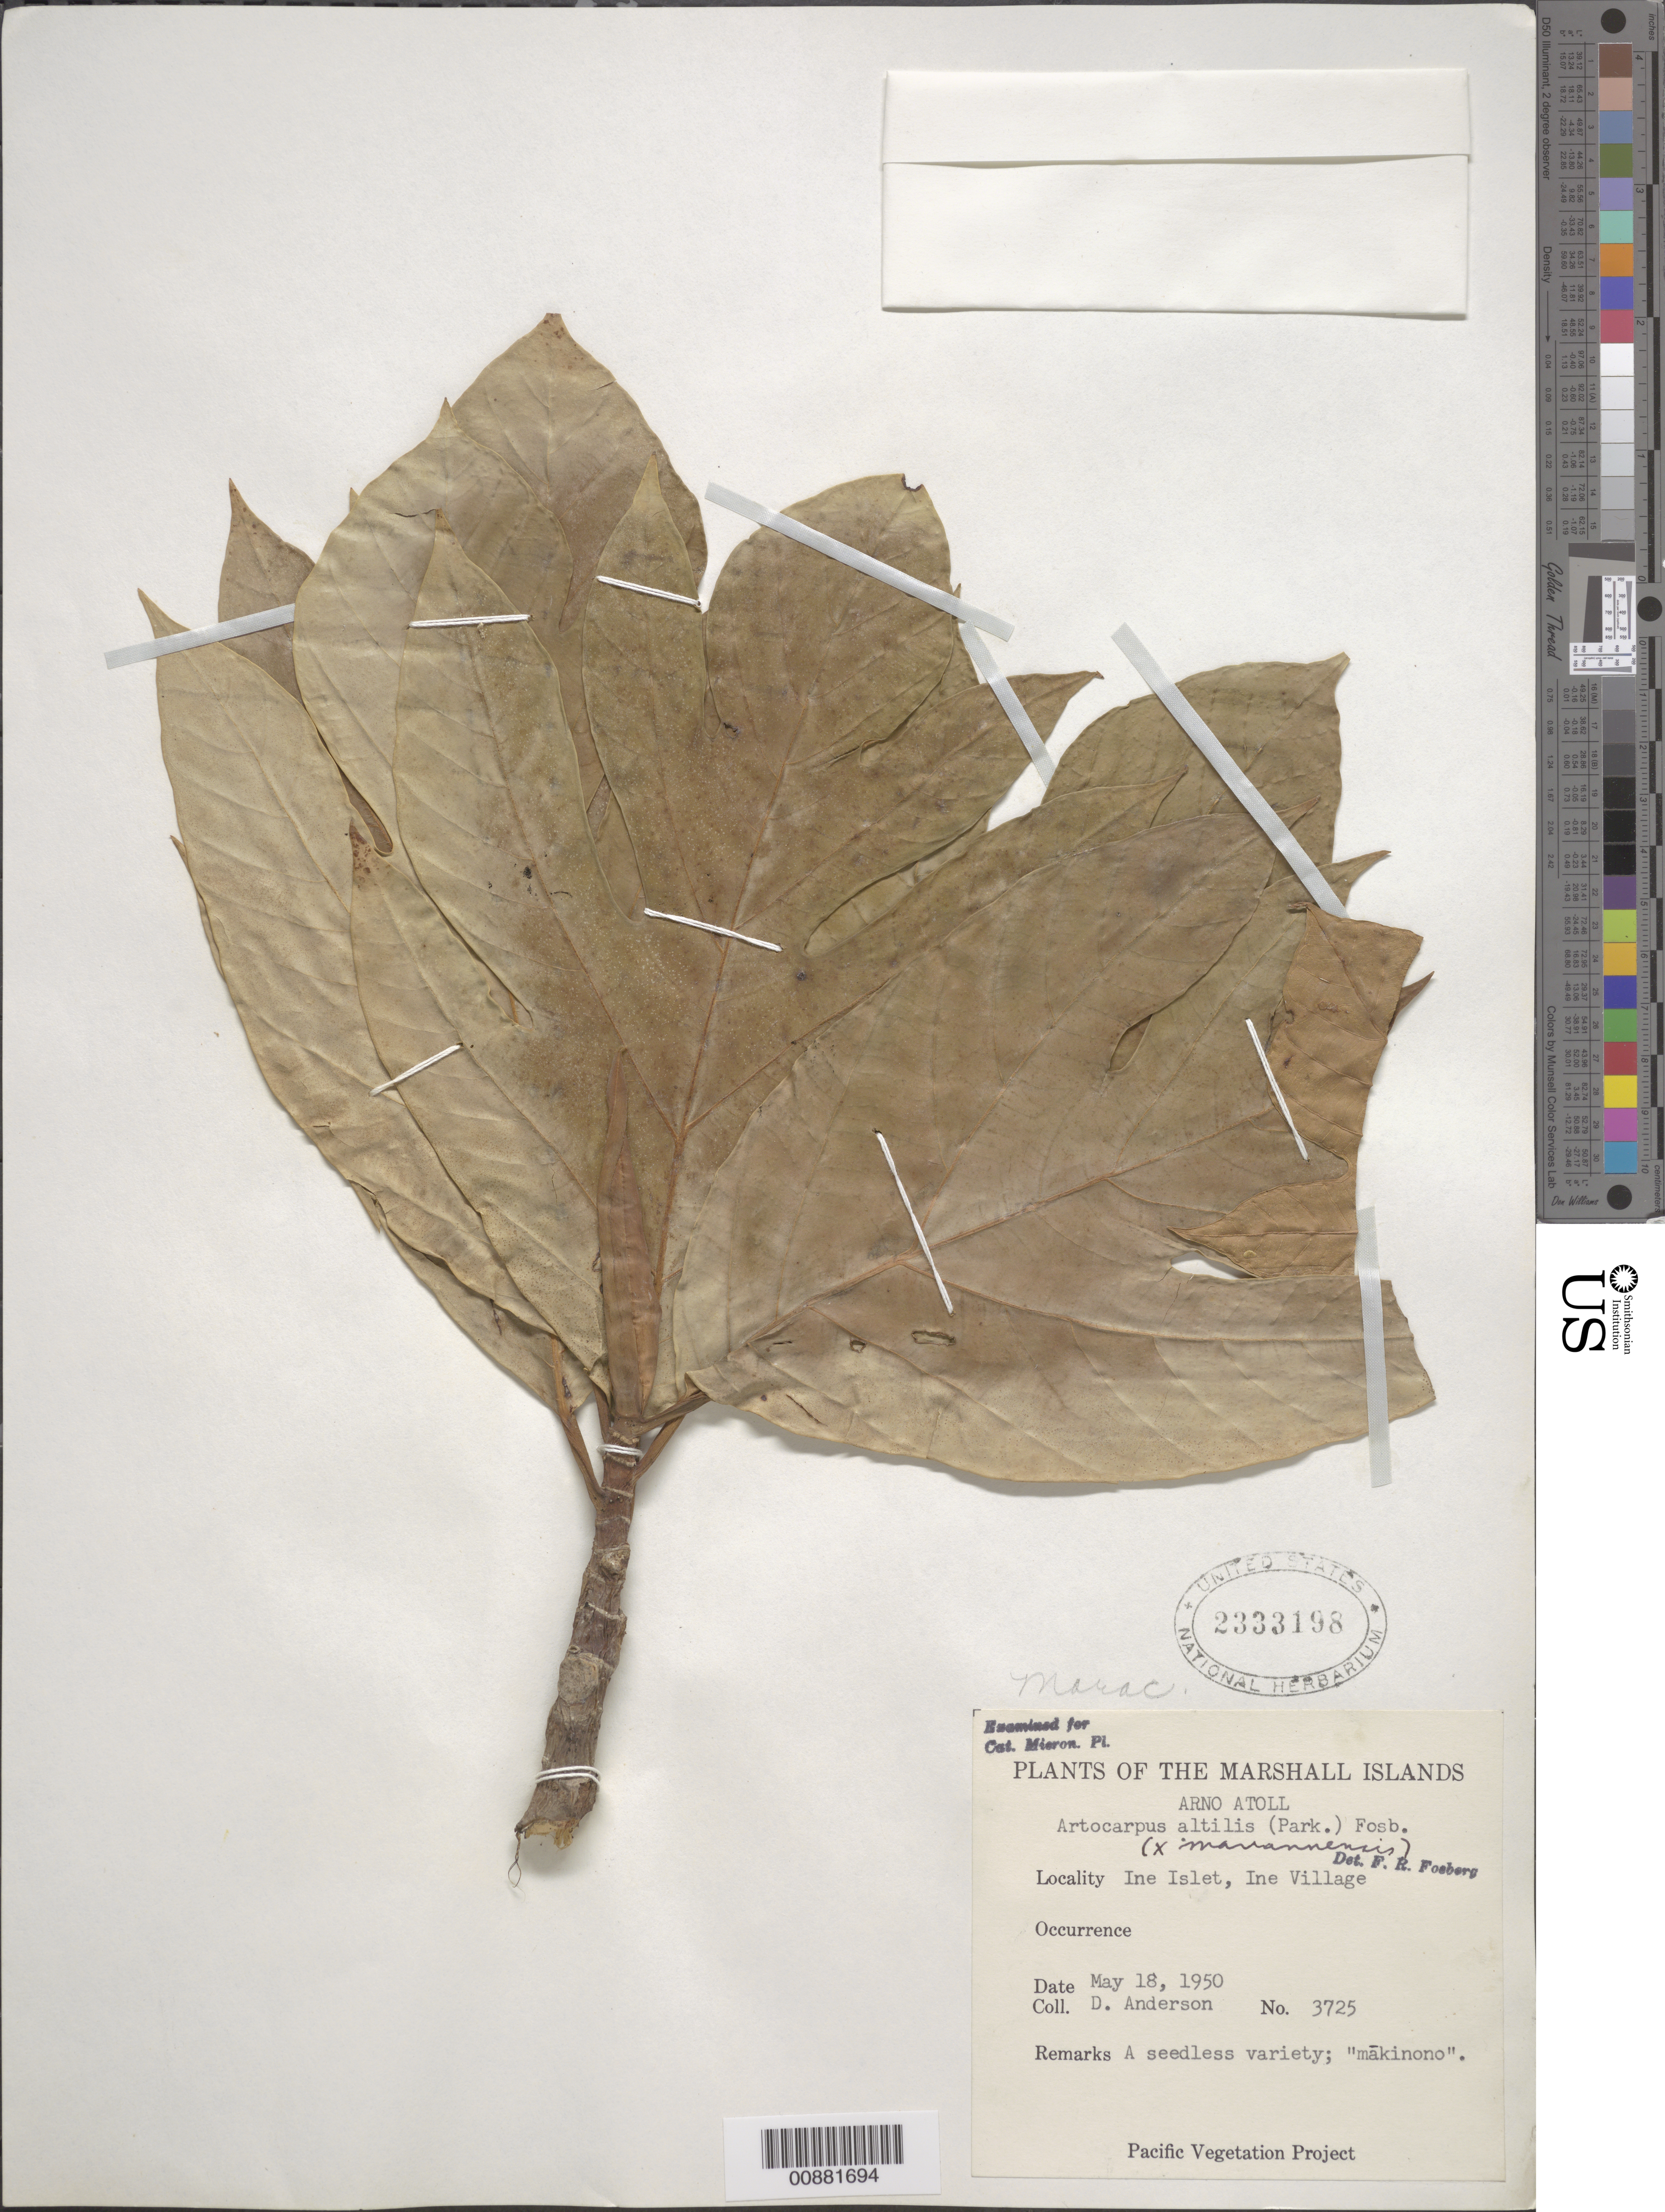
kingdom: Plantae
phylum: Tracheophyta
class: Magnoliopsida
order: Rosales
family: Moraceae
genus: Artocarpus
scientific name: Artocarpus altilis x A. mariannensis Trécul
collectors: D. Anderson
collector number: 3725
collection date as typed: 18 May 1950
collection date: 1950-05-18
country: Marshall Islands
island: Arno Atoll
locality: Ine Islet, Ine Village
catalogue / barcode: US 2333198